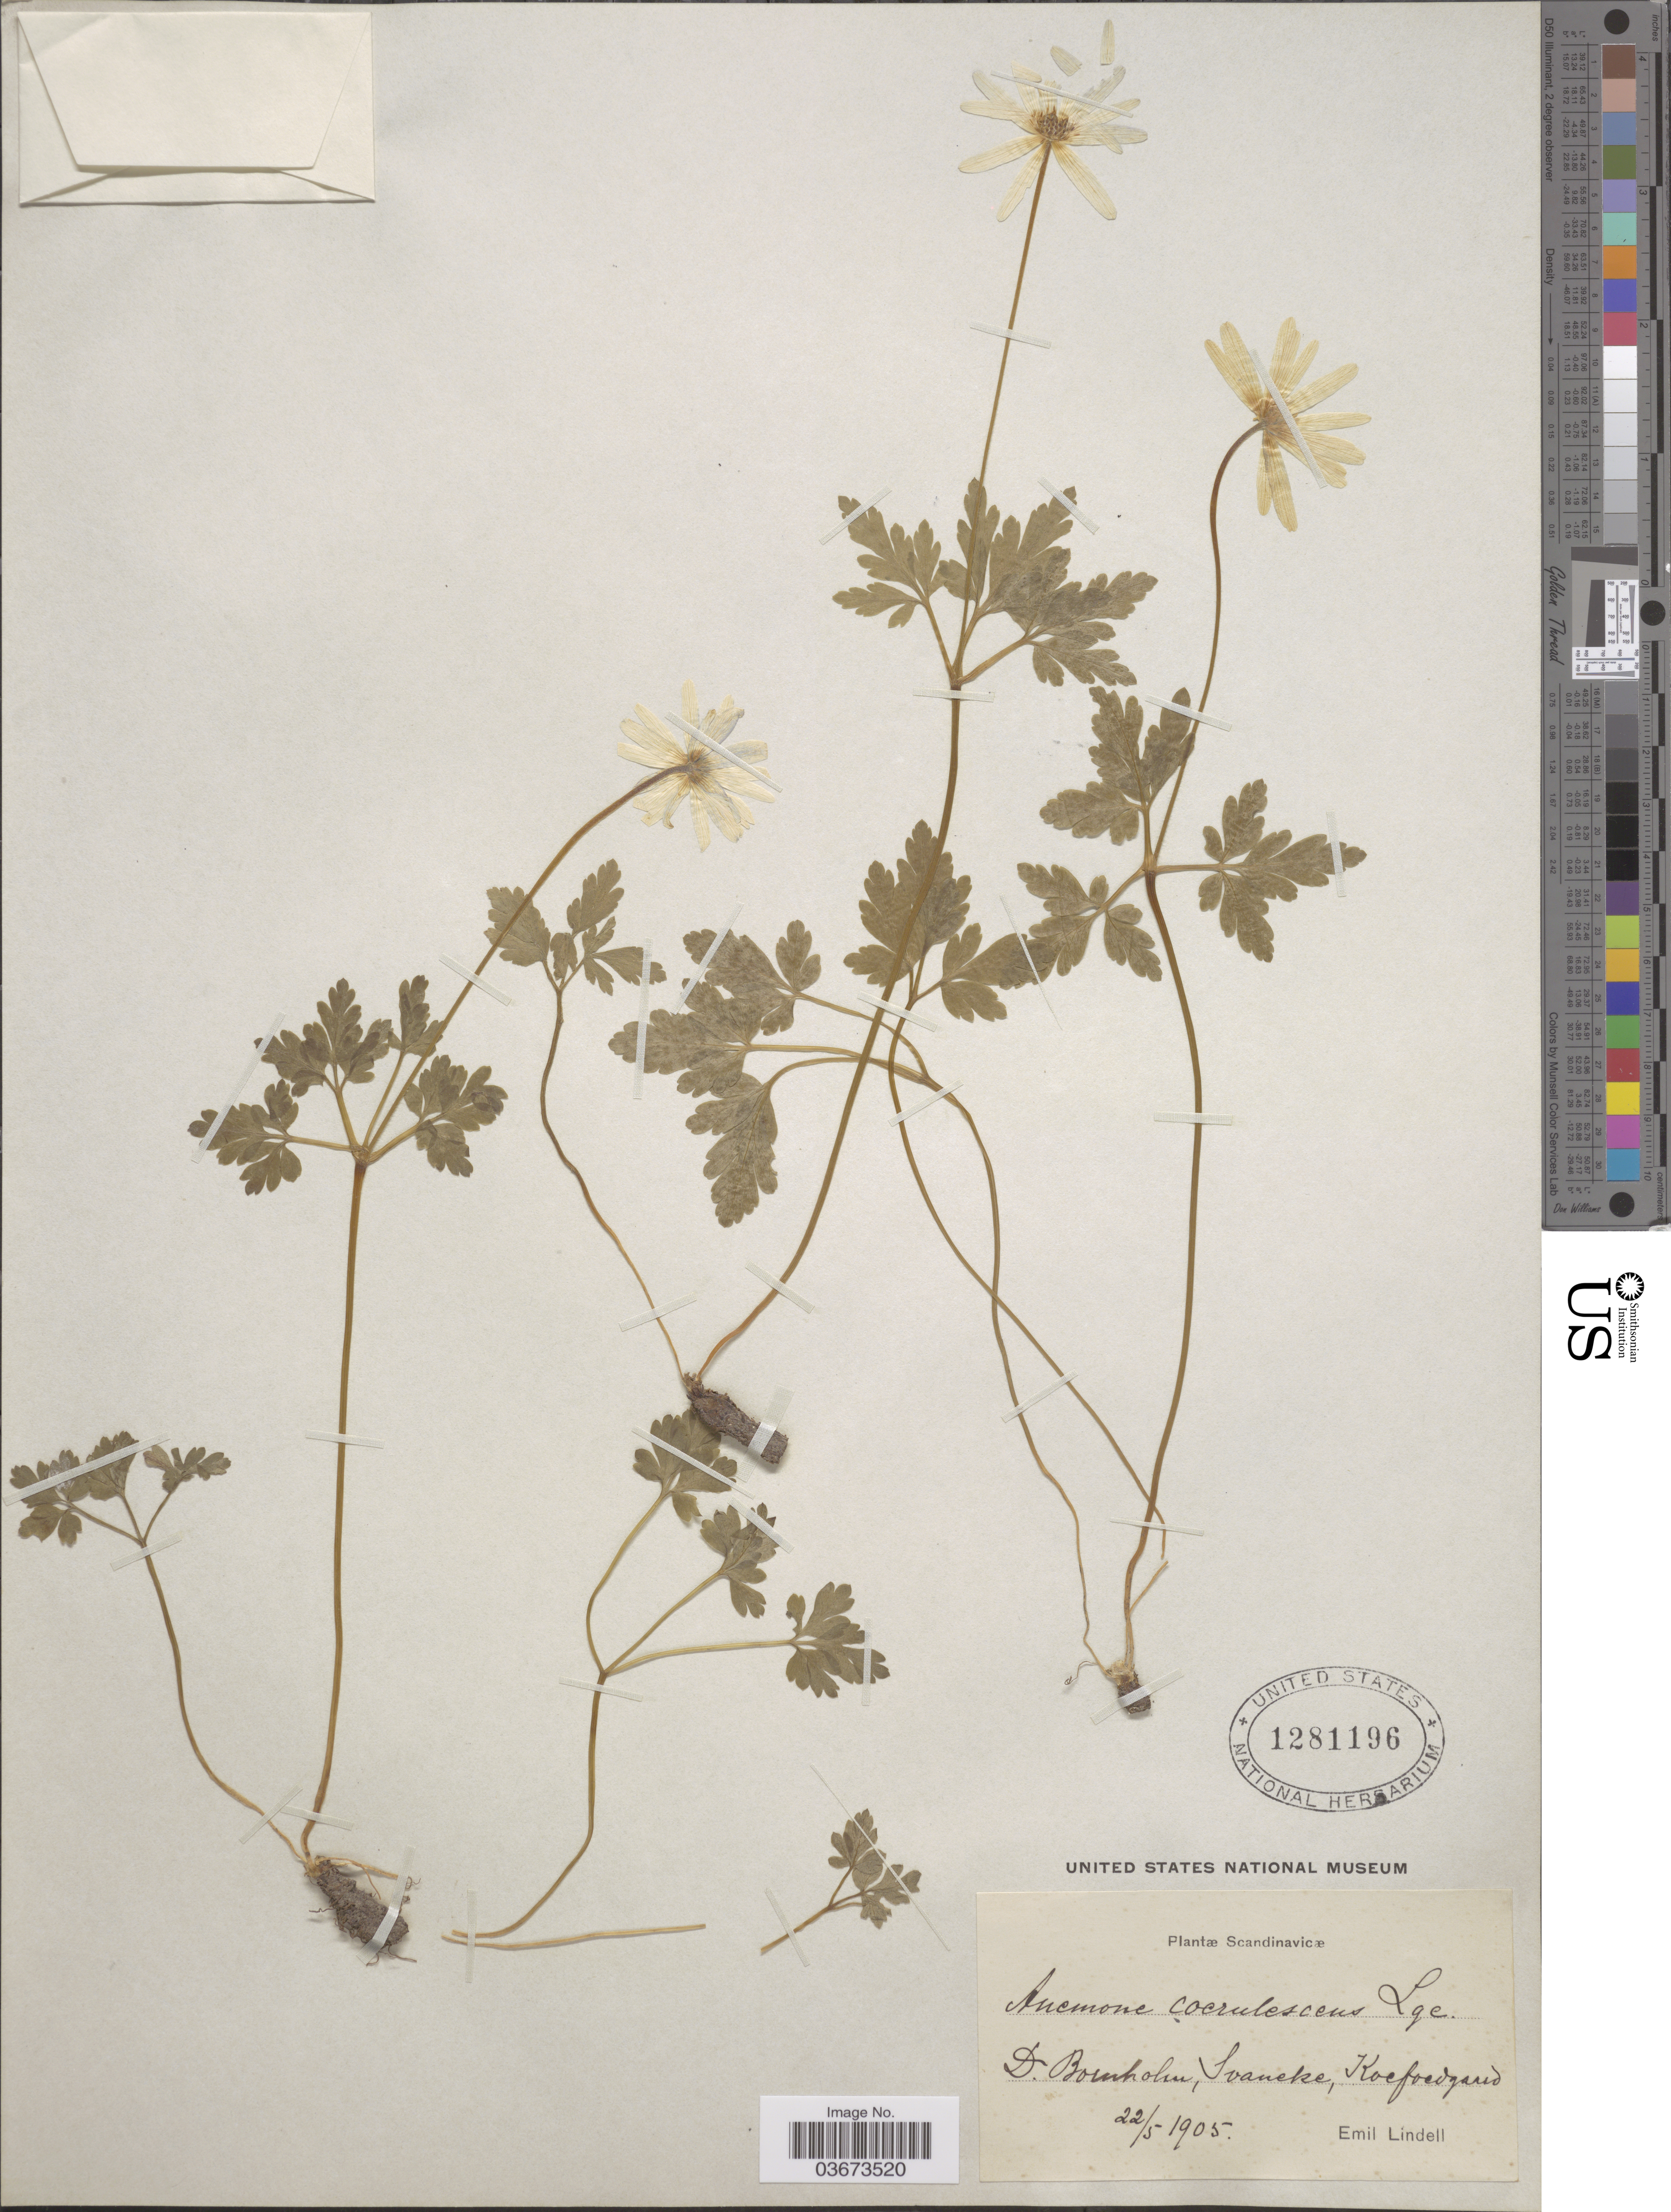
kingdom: Plantae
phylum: Tracheophyta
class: Magnoliopsida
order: Ranunculales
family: Ranunculaceae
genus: Anemone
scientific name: Anemone coerulescens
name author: L.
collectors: E. Lindell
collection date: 1905-05-22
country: Denmark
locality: Scandinavicæ. D. Bornholm, Svaneke, Koefoedgaard.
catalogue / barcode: US 1281196